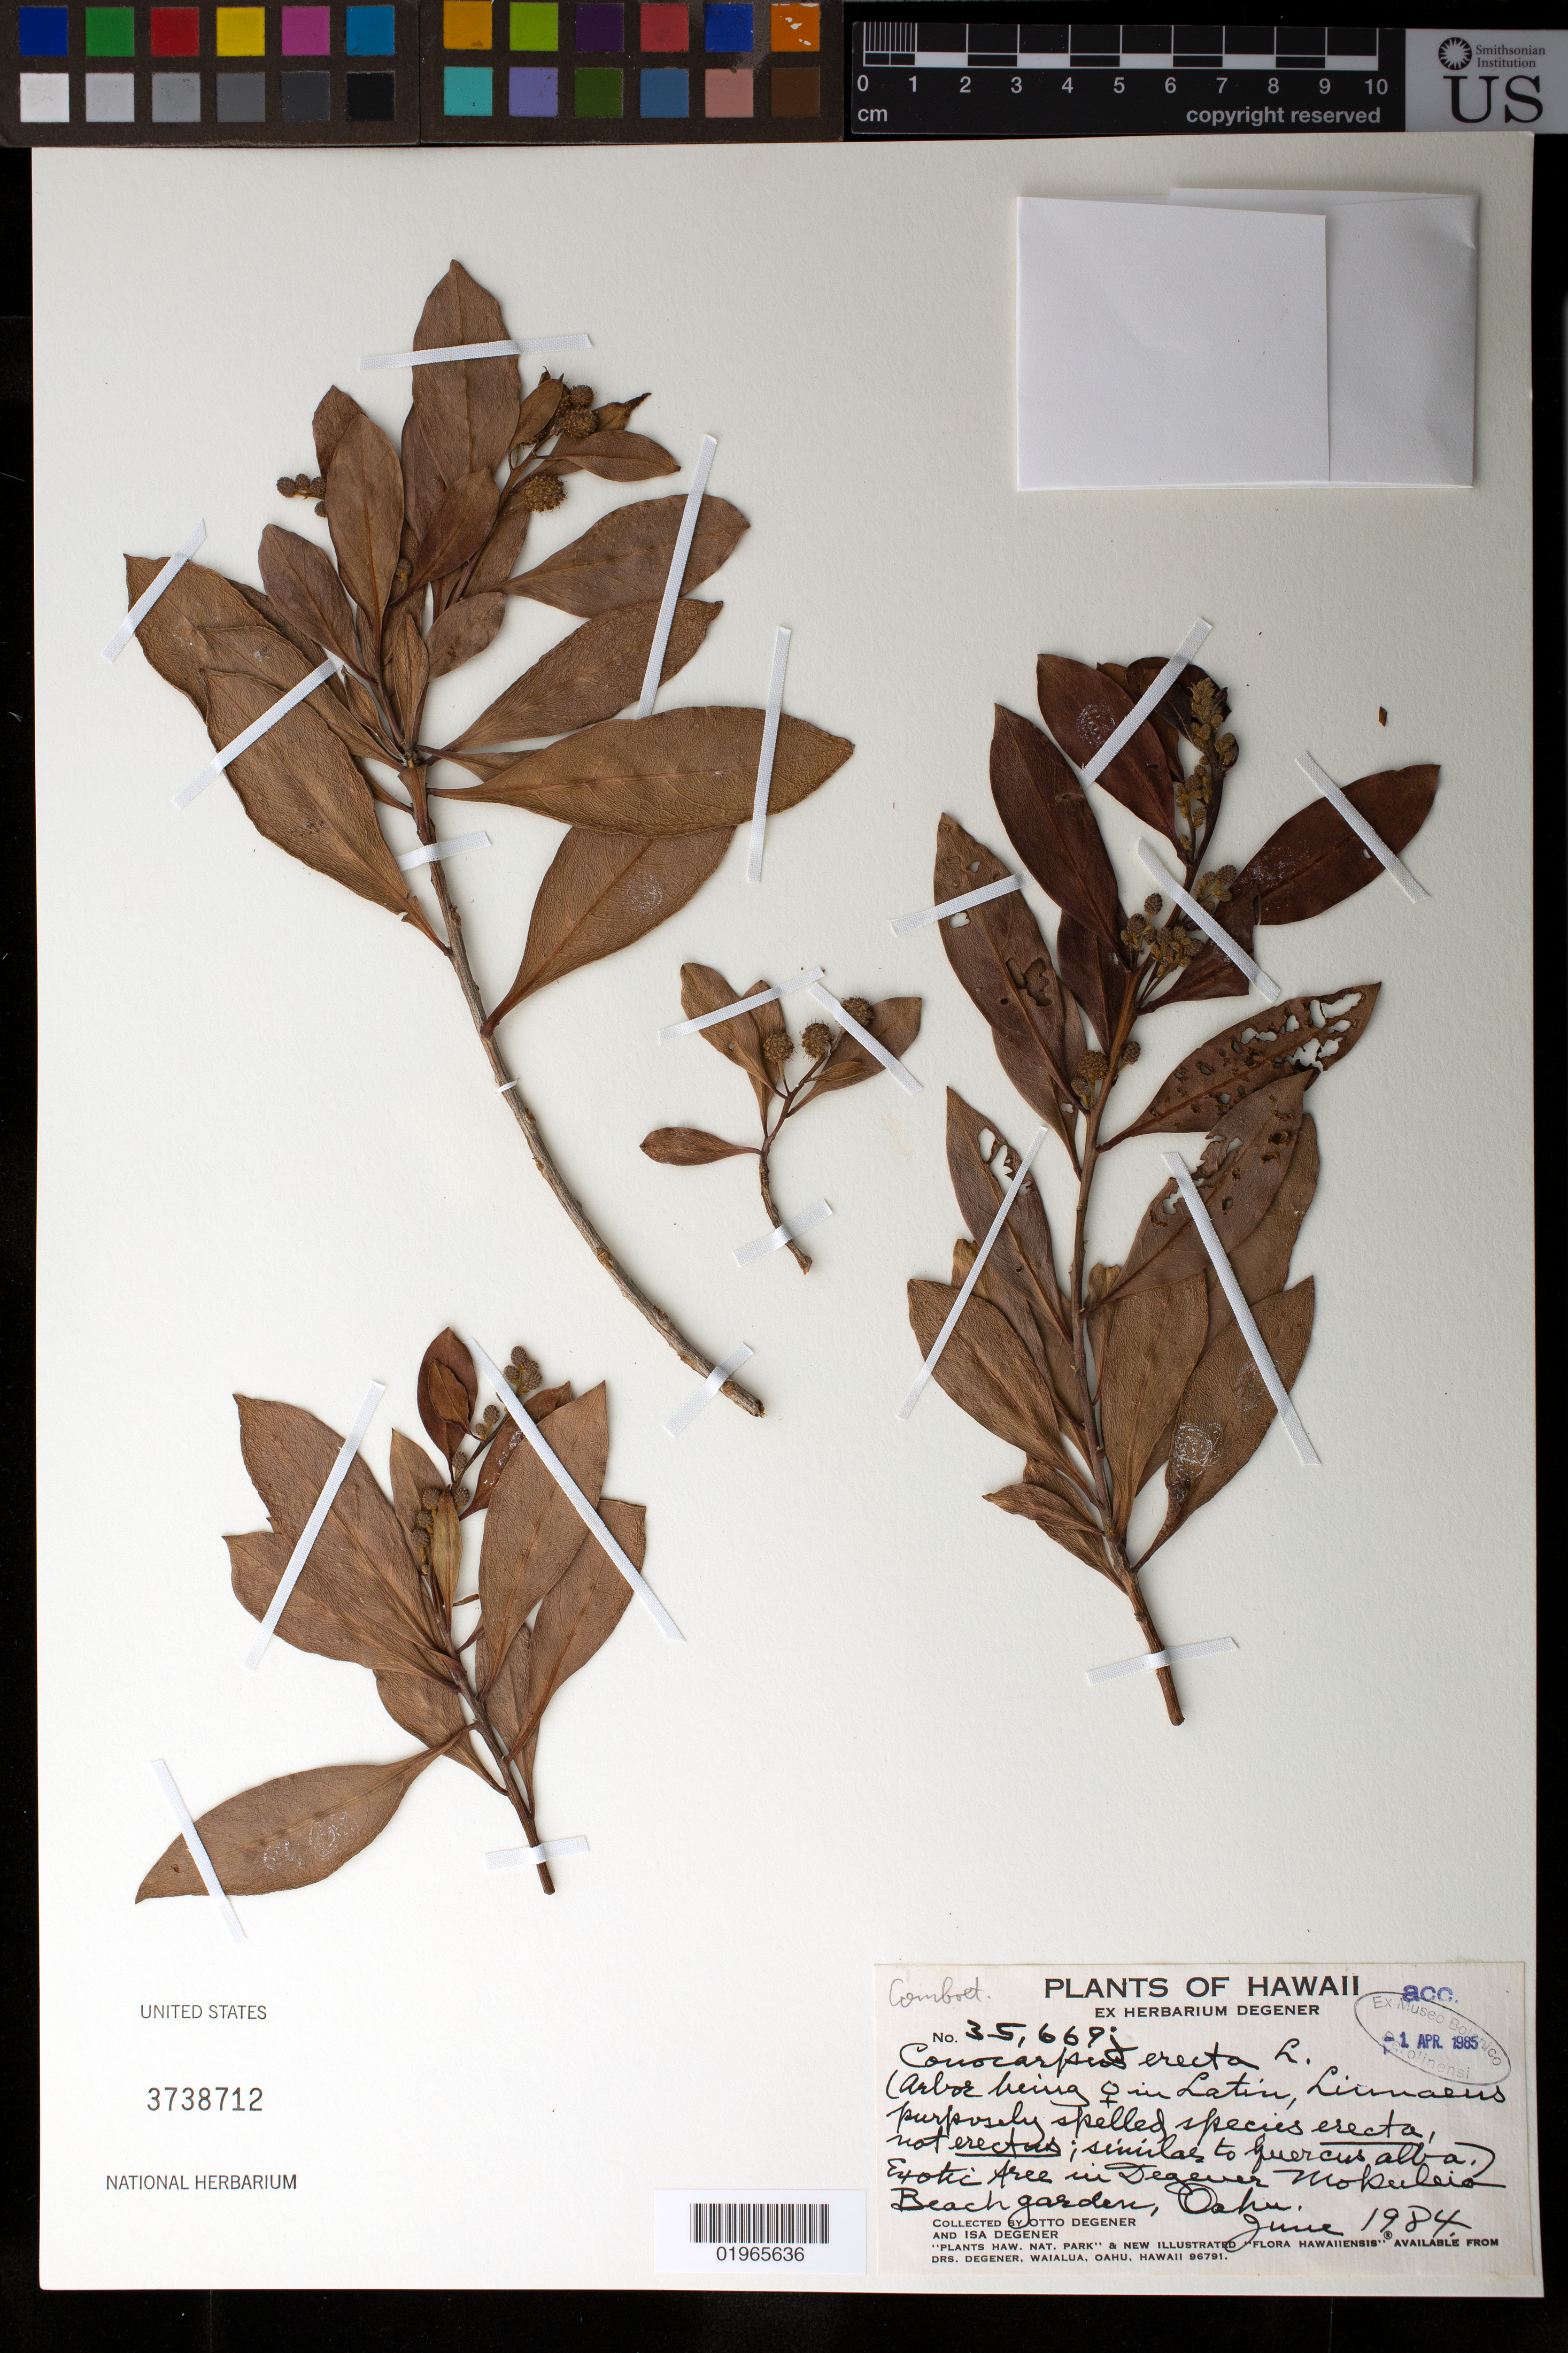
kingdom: Plantae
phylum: Tracheophyta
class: Magnoliopsida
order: Myrtales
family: Combretaceae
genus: Conocarpus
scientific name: Conocarpus erectus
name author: L.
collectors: O. Degener & I. Degener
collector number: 35669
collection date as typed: Jun 1984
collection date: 1984-06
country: United States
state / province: Hawaii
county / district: Honolulu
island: Oahu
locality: Degener's Mokuleia Beach garden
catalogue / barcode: US 3738712